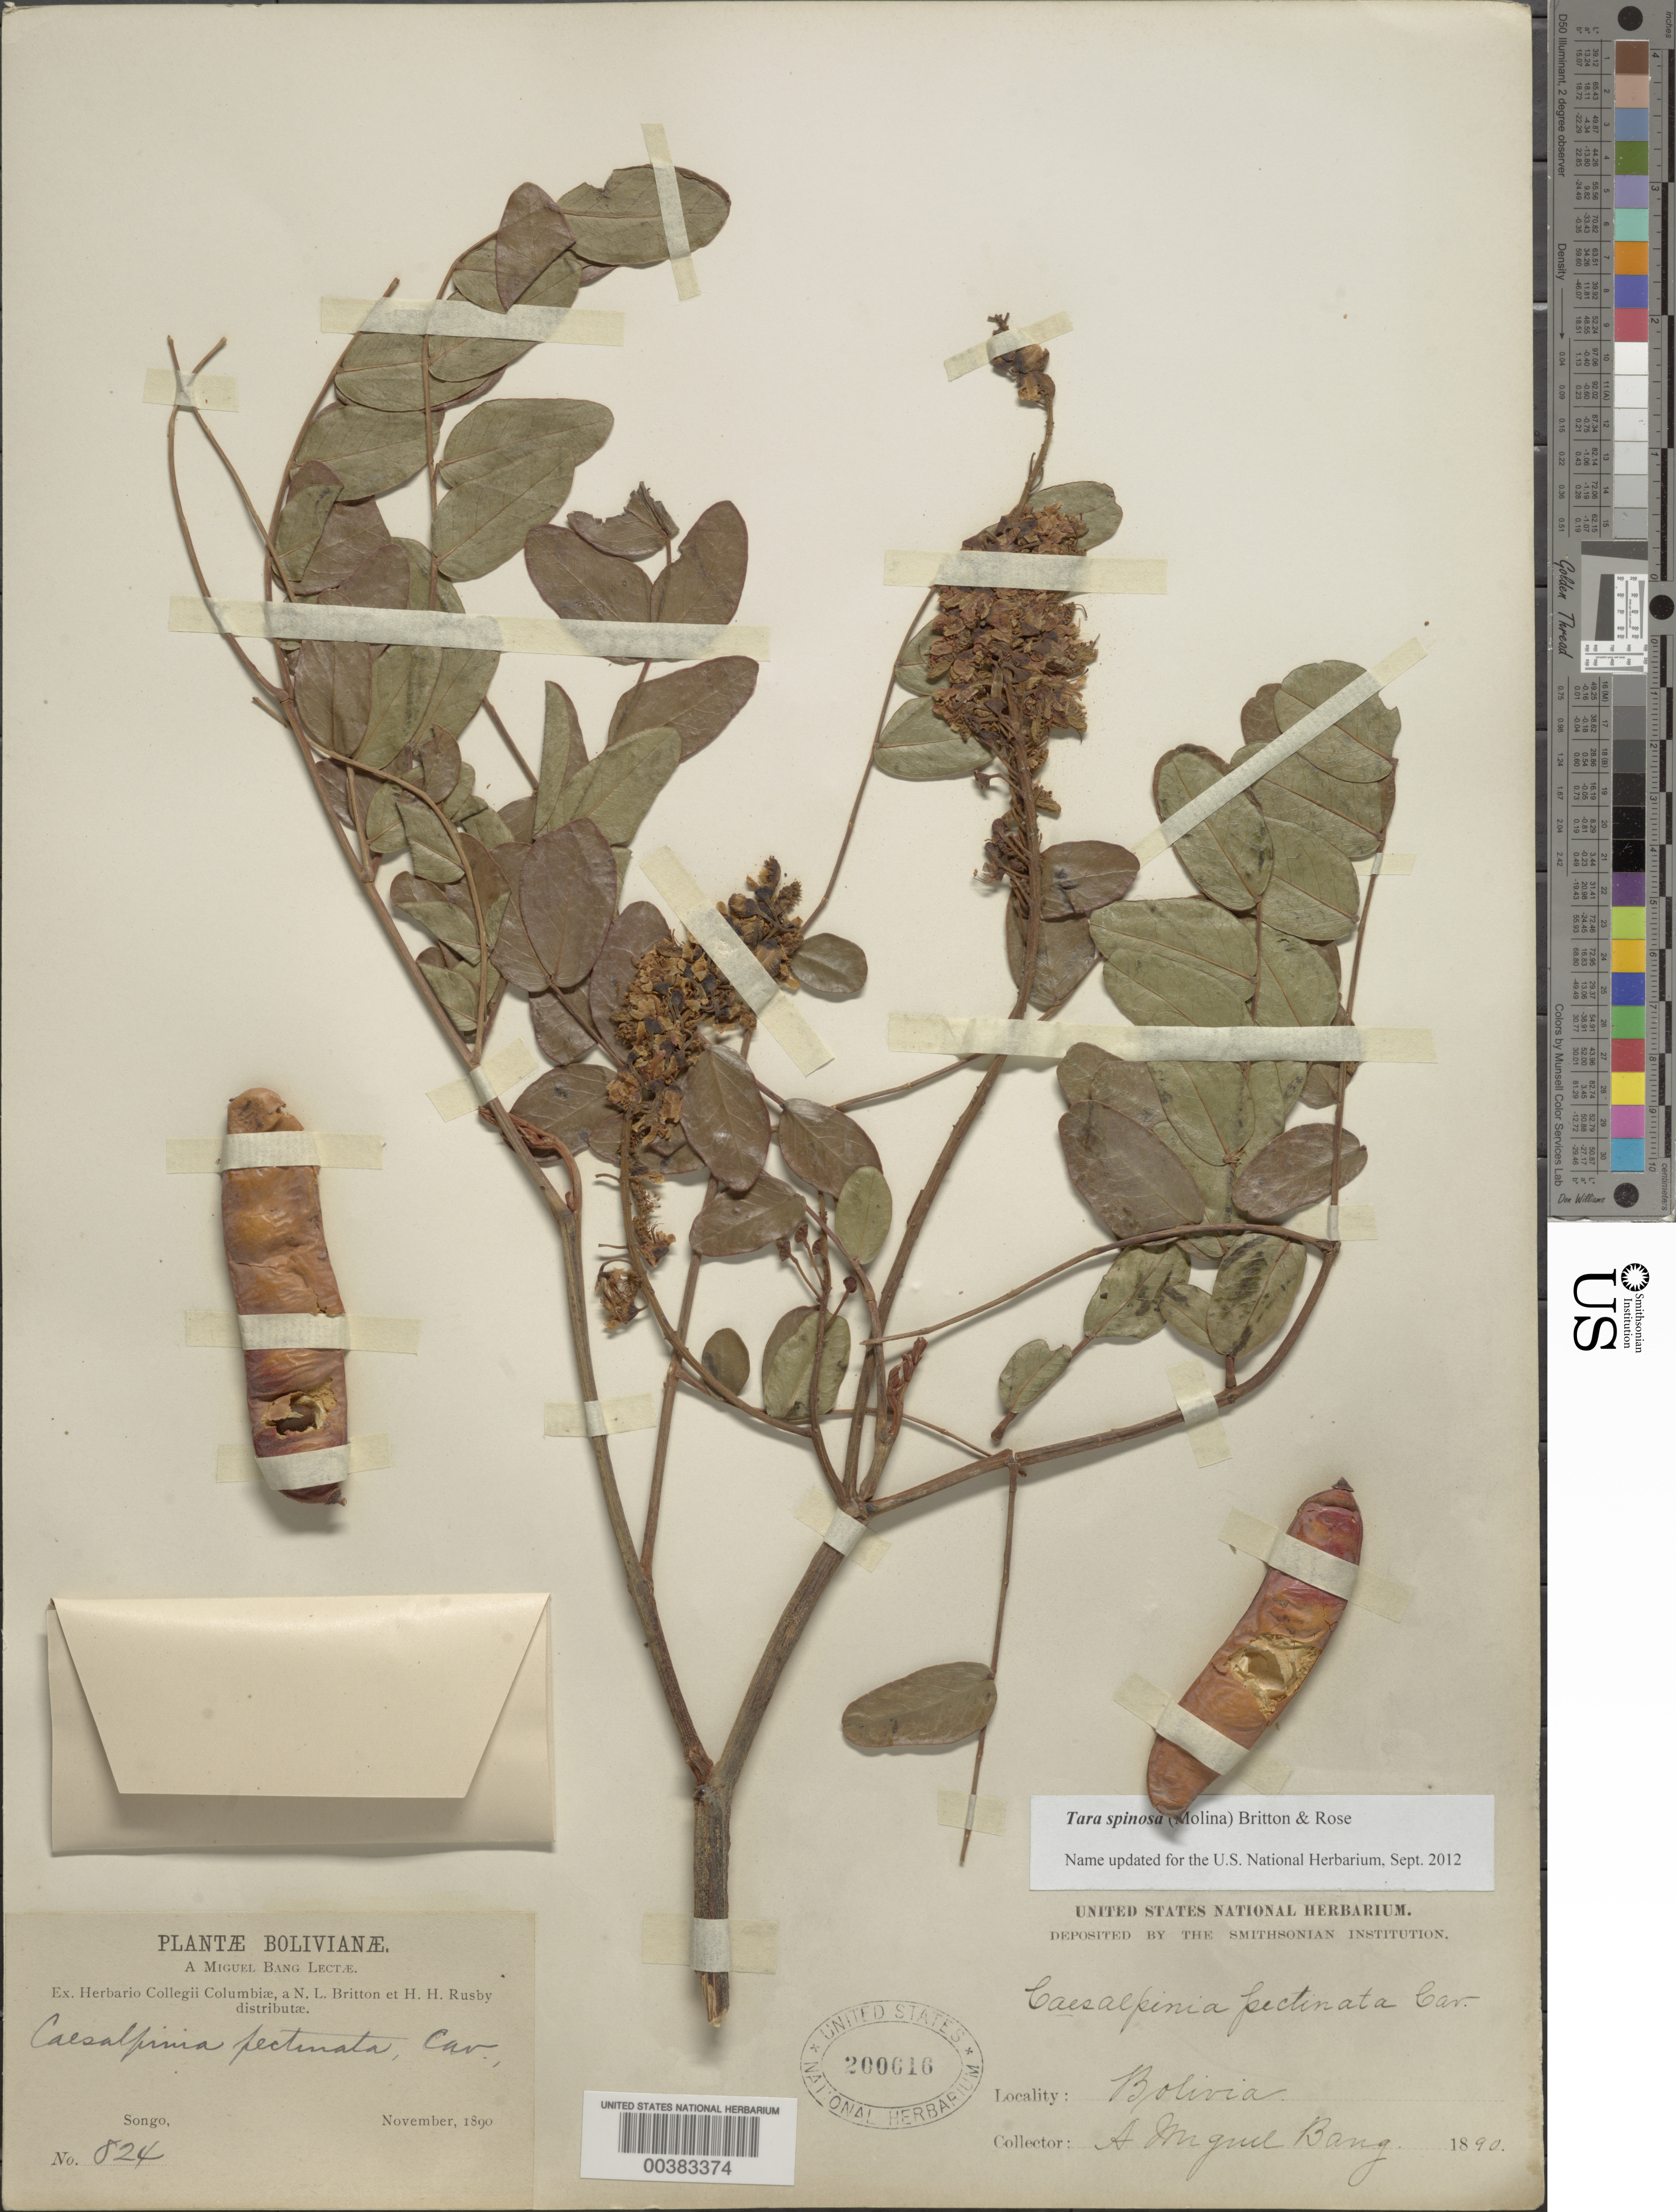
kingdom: Plantae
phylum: Tracheophyta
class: Magnoliopsida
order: Fabales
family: Fabaceae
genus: Tara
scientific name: Tara spinosa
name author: (Molina) Britton & Rose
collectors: M. Bang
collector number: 824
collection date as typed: Nov 1890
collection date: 1890-11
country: Bolivia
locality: Songo.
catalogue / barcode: US 200616